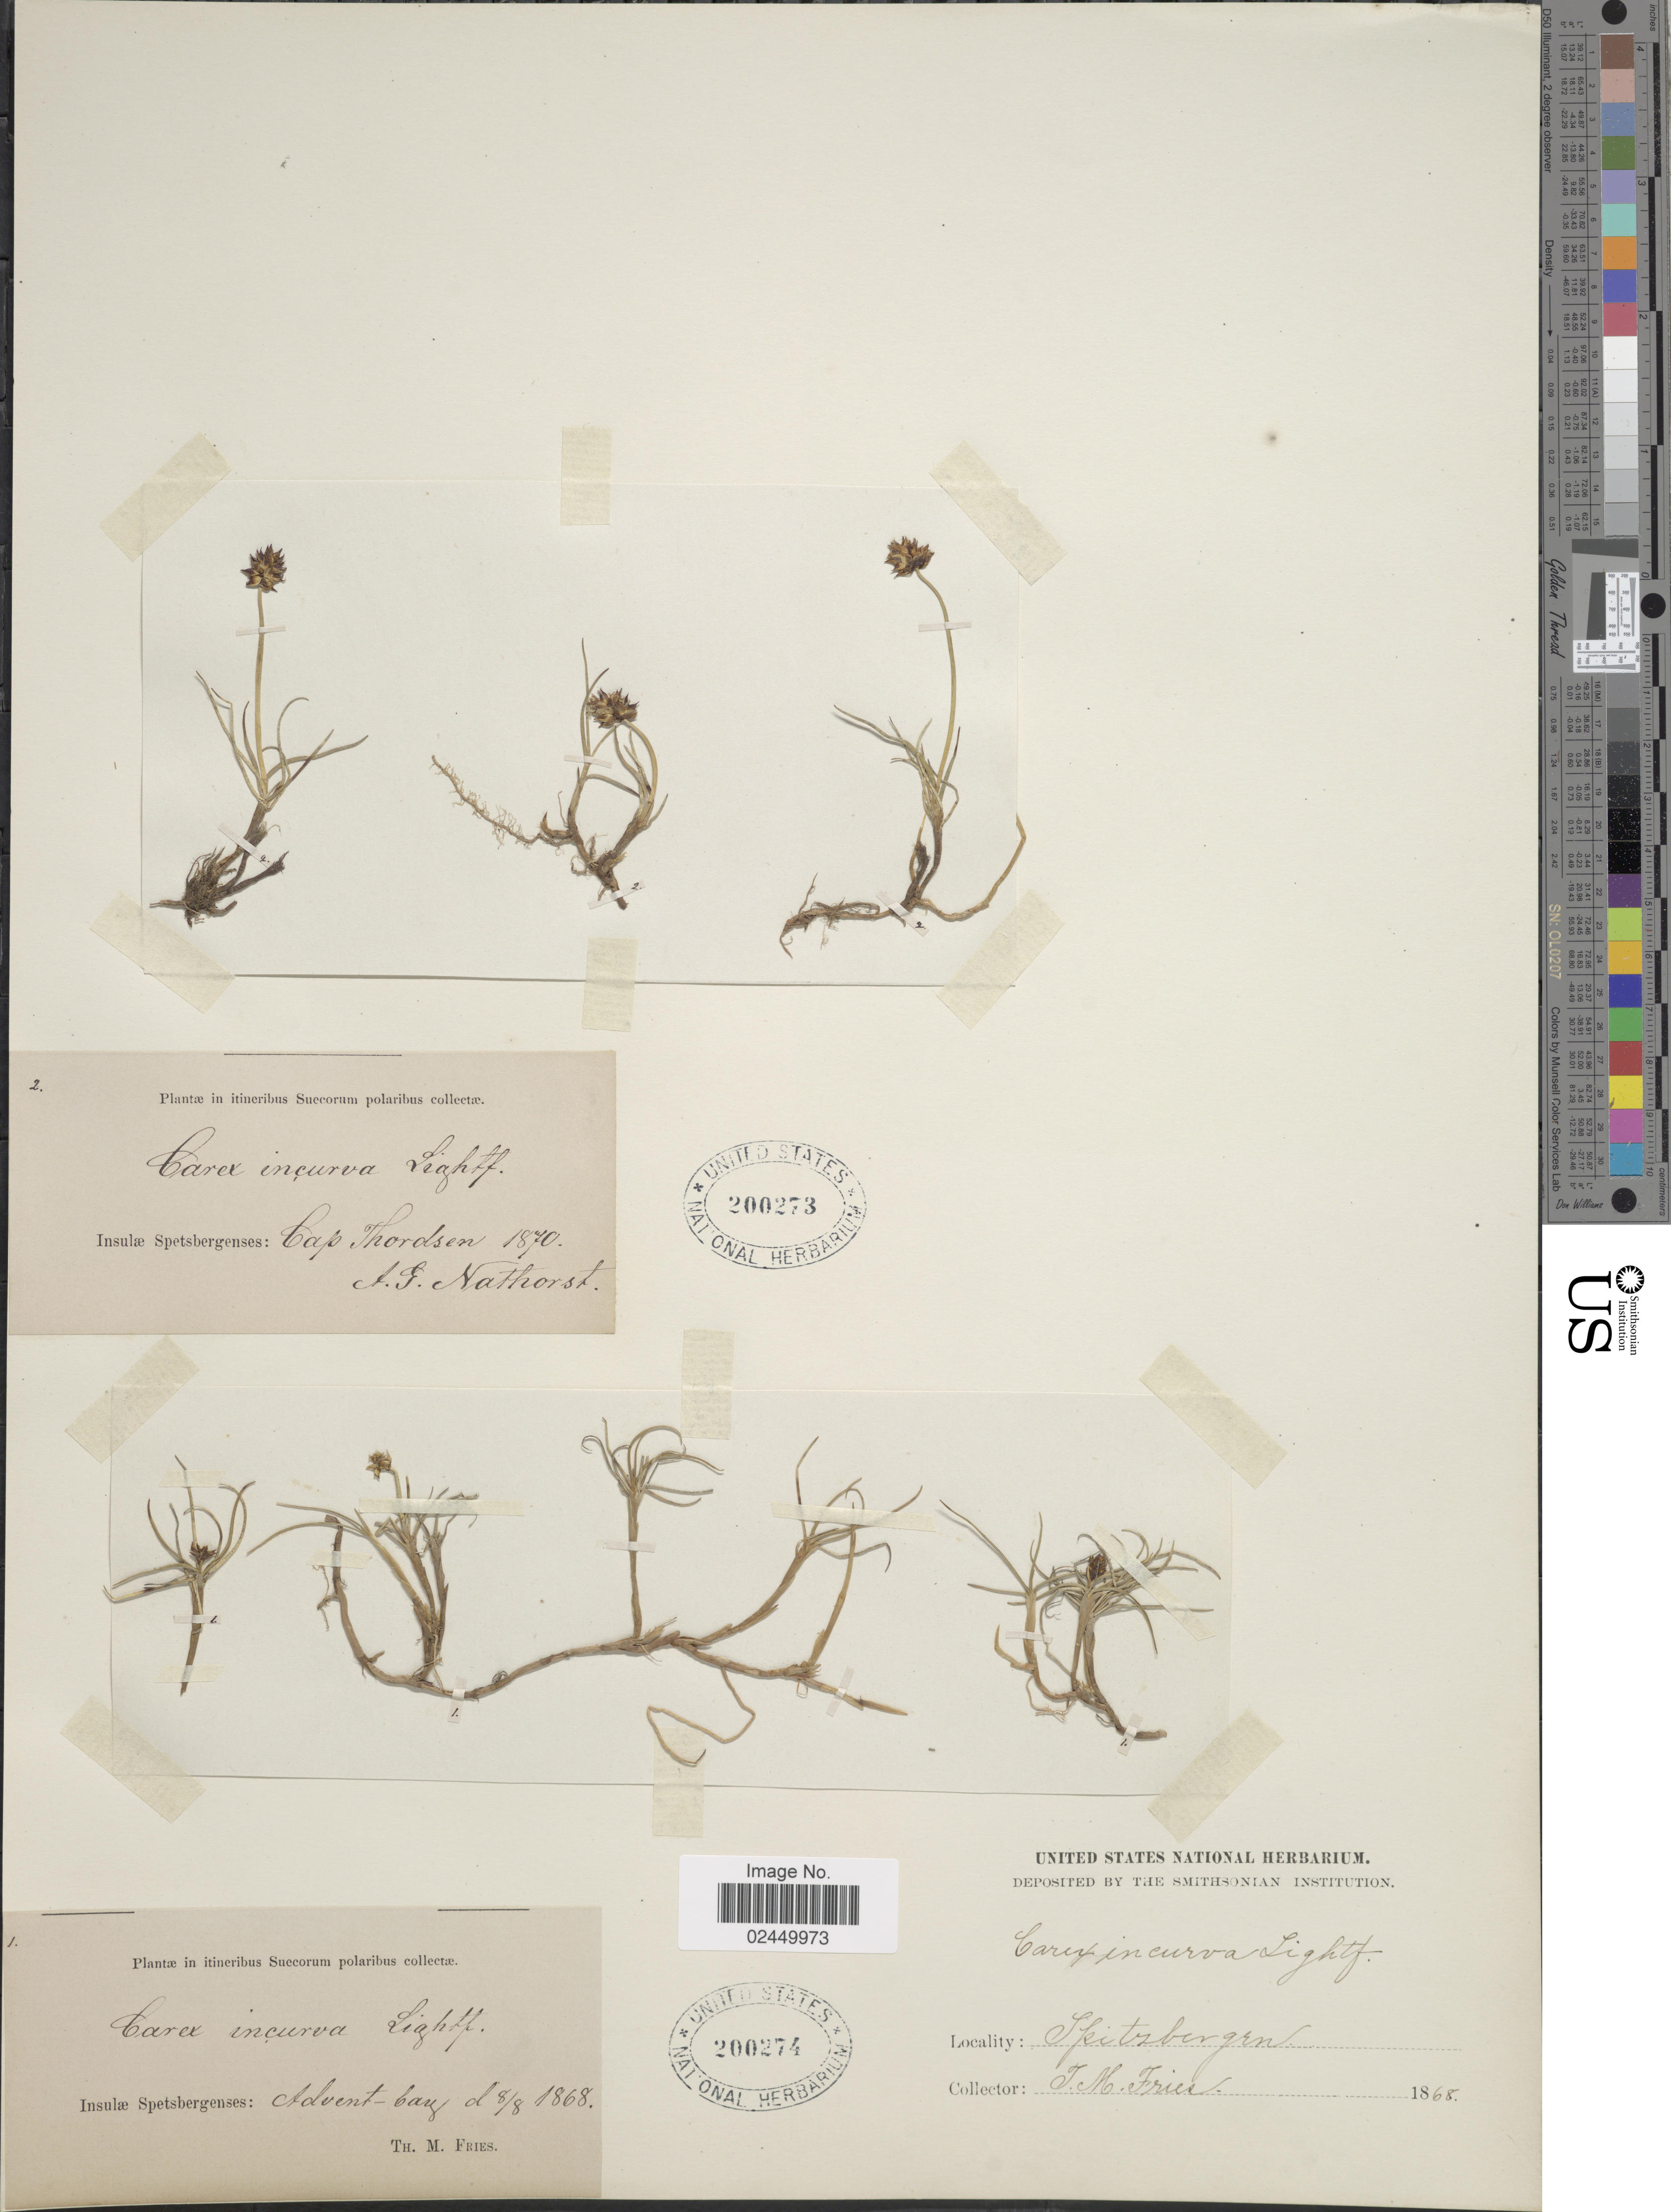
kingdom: Plantae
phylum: Tracheophyta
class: Liliopsida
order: Poales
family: Cyperaceae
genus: Carex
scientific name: Carex maritima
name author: Gunnerus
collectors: T. Fries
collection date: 1868-08-08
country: Norway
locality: Spitzbergen. Insulae Spetsbergenses: Advent-barz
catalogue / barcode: US 200274-2